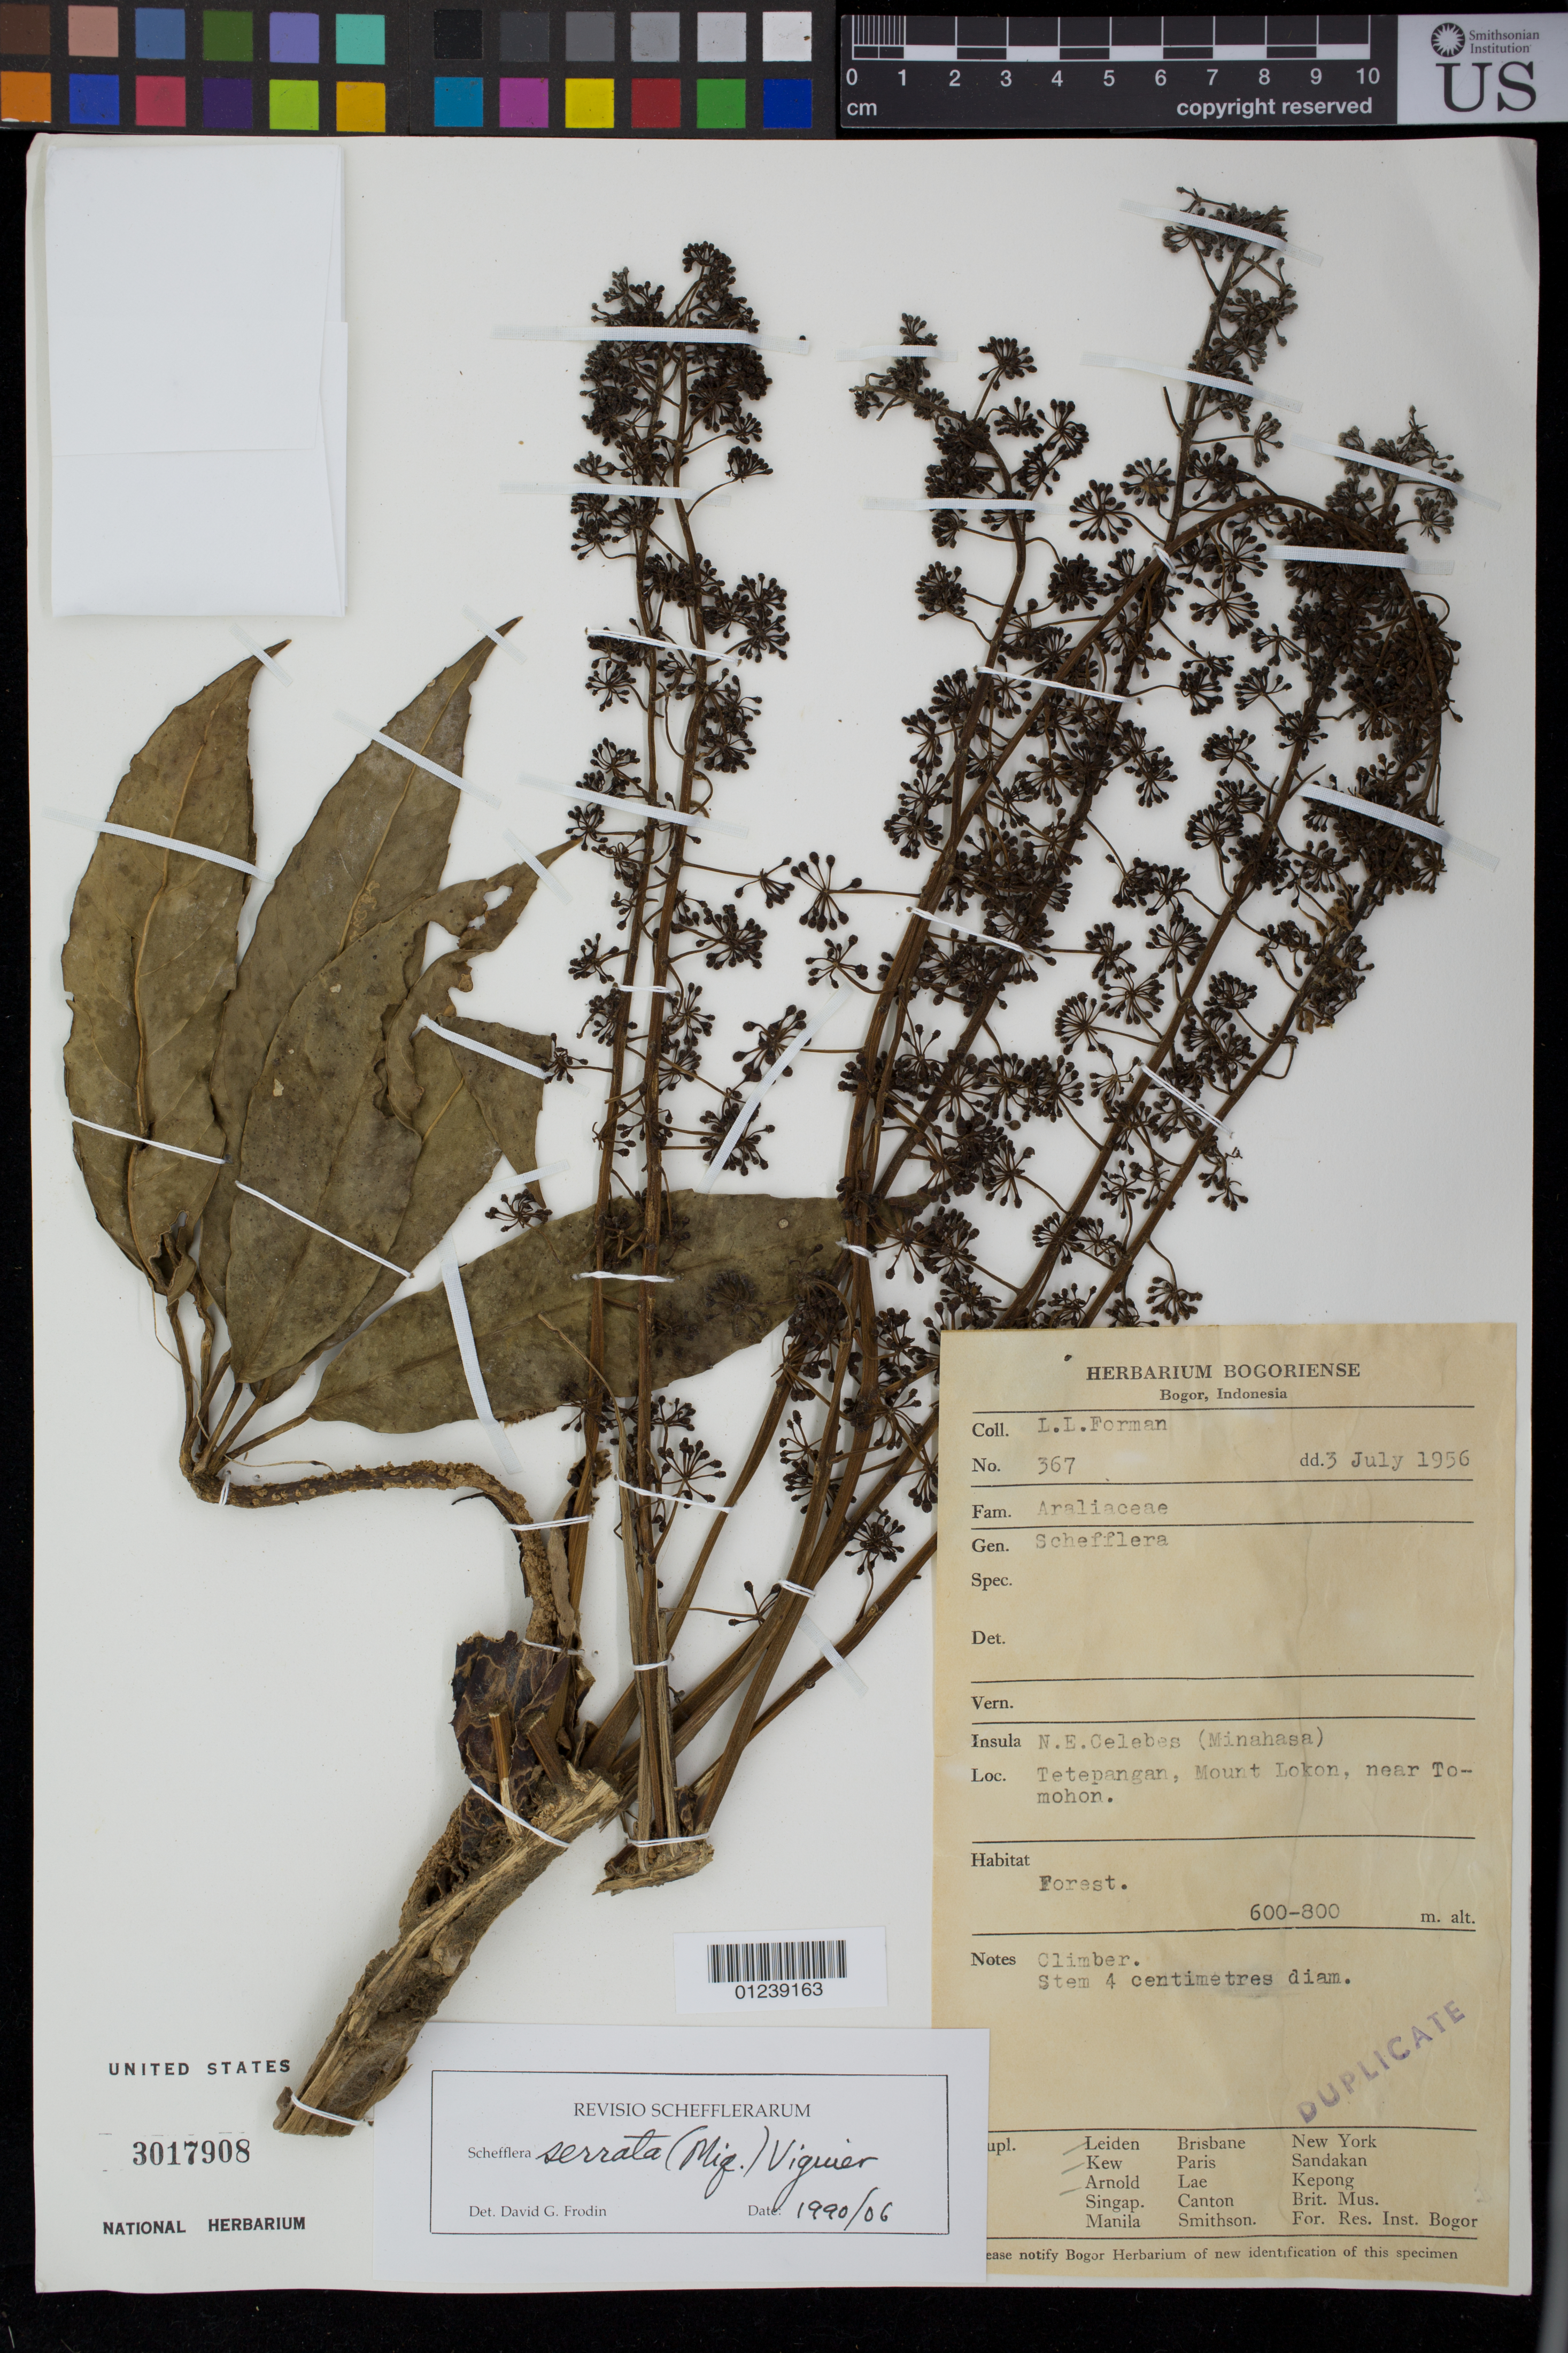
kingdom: Plantae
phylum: Tracheophyta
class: Magnoliopsida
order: Apiales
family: Araliaceae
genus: Heptapleurum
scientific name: Heptapleurum serratum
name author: (Miq.) Seem.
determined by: Wagner, W. L., (BOT), Smithsonian Institution - National Museum of Natural History (UNITED STATES)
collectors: L. Forman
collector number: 367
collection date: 1956-07-03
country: Indonesia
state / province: Sulawesi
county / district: Sulawesi Utara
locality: N.E. Celebes (Minahasa). Tetepangan, Mount Lokon, near Tomohon.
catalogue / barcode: US 3017908